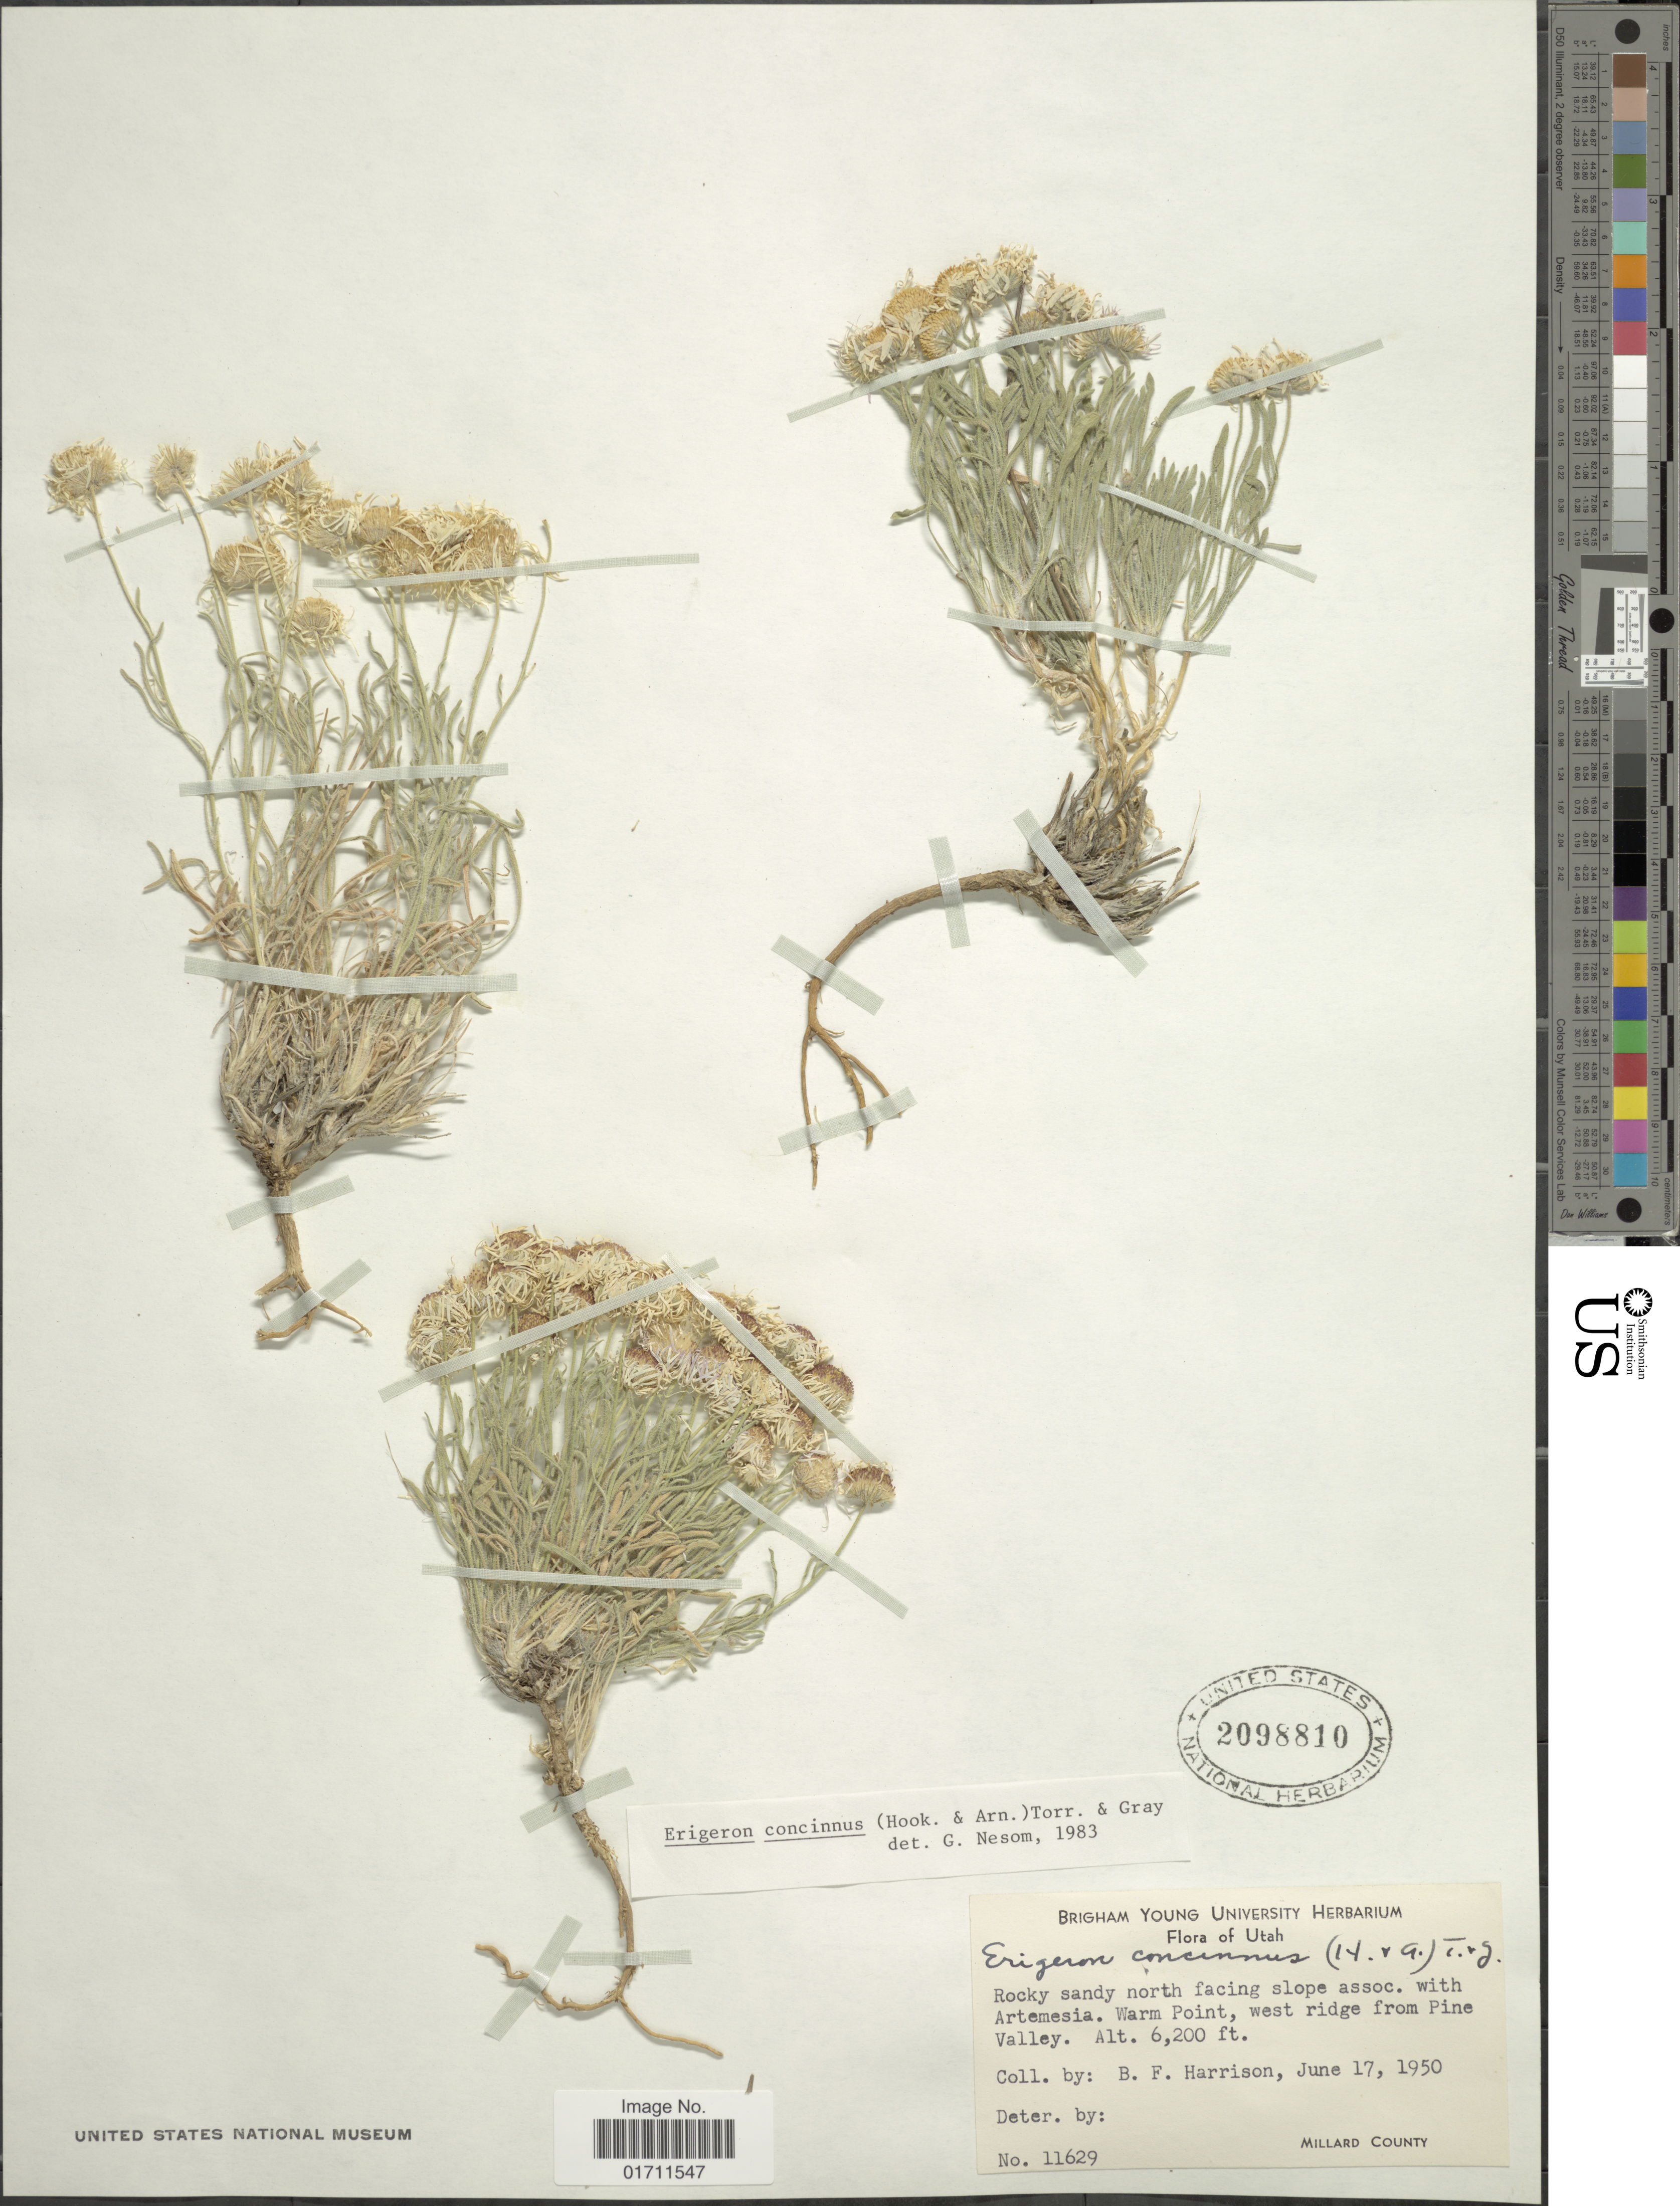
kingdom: Plantae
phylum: Tracheophyta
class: Magnoliopsida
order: Asterales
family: Asteraceae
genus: Erigeron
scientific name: Erigeron concinnus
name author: (Hook. & Arn.) Torr. & A. Gray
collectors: B. F. Harrison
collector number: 11629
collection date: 1950-06-17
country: United States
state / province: Utah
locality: Rocky sandy north facing slope assoc. with Artemesia. Warm Point, west ridge from Pine Valley, Millard County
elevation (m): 1890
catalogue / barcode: US 2098810